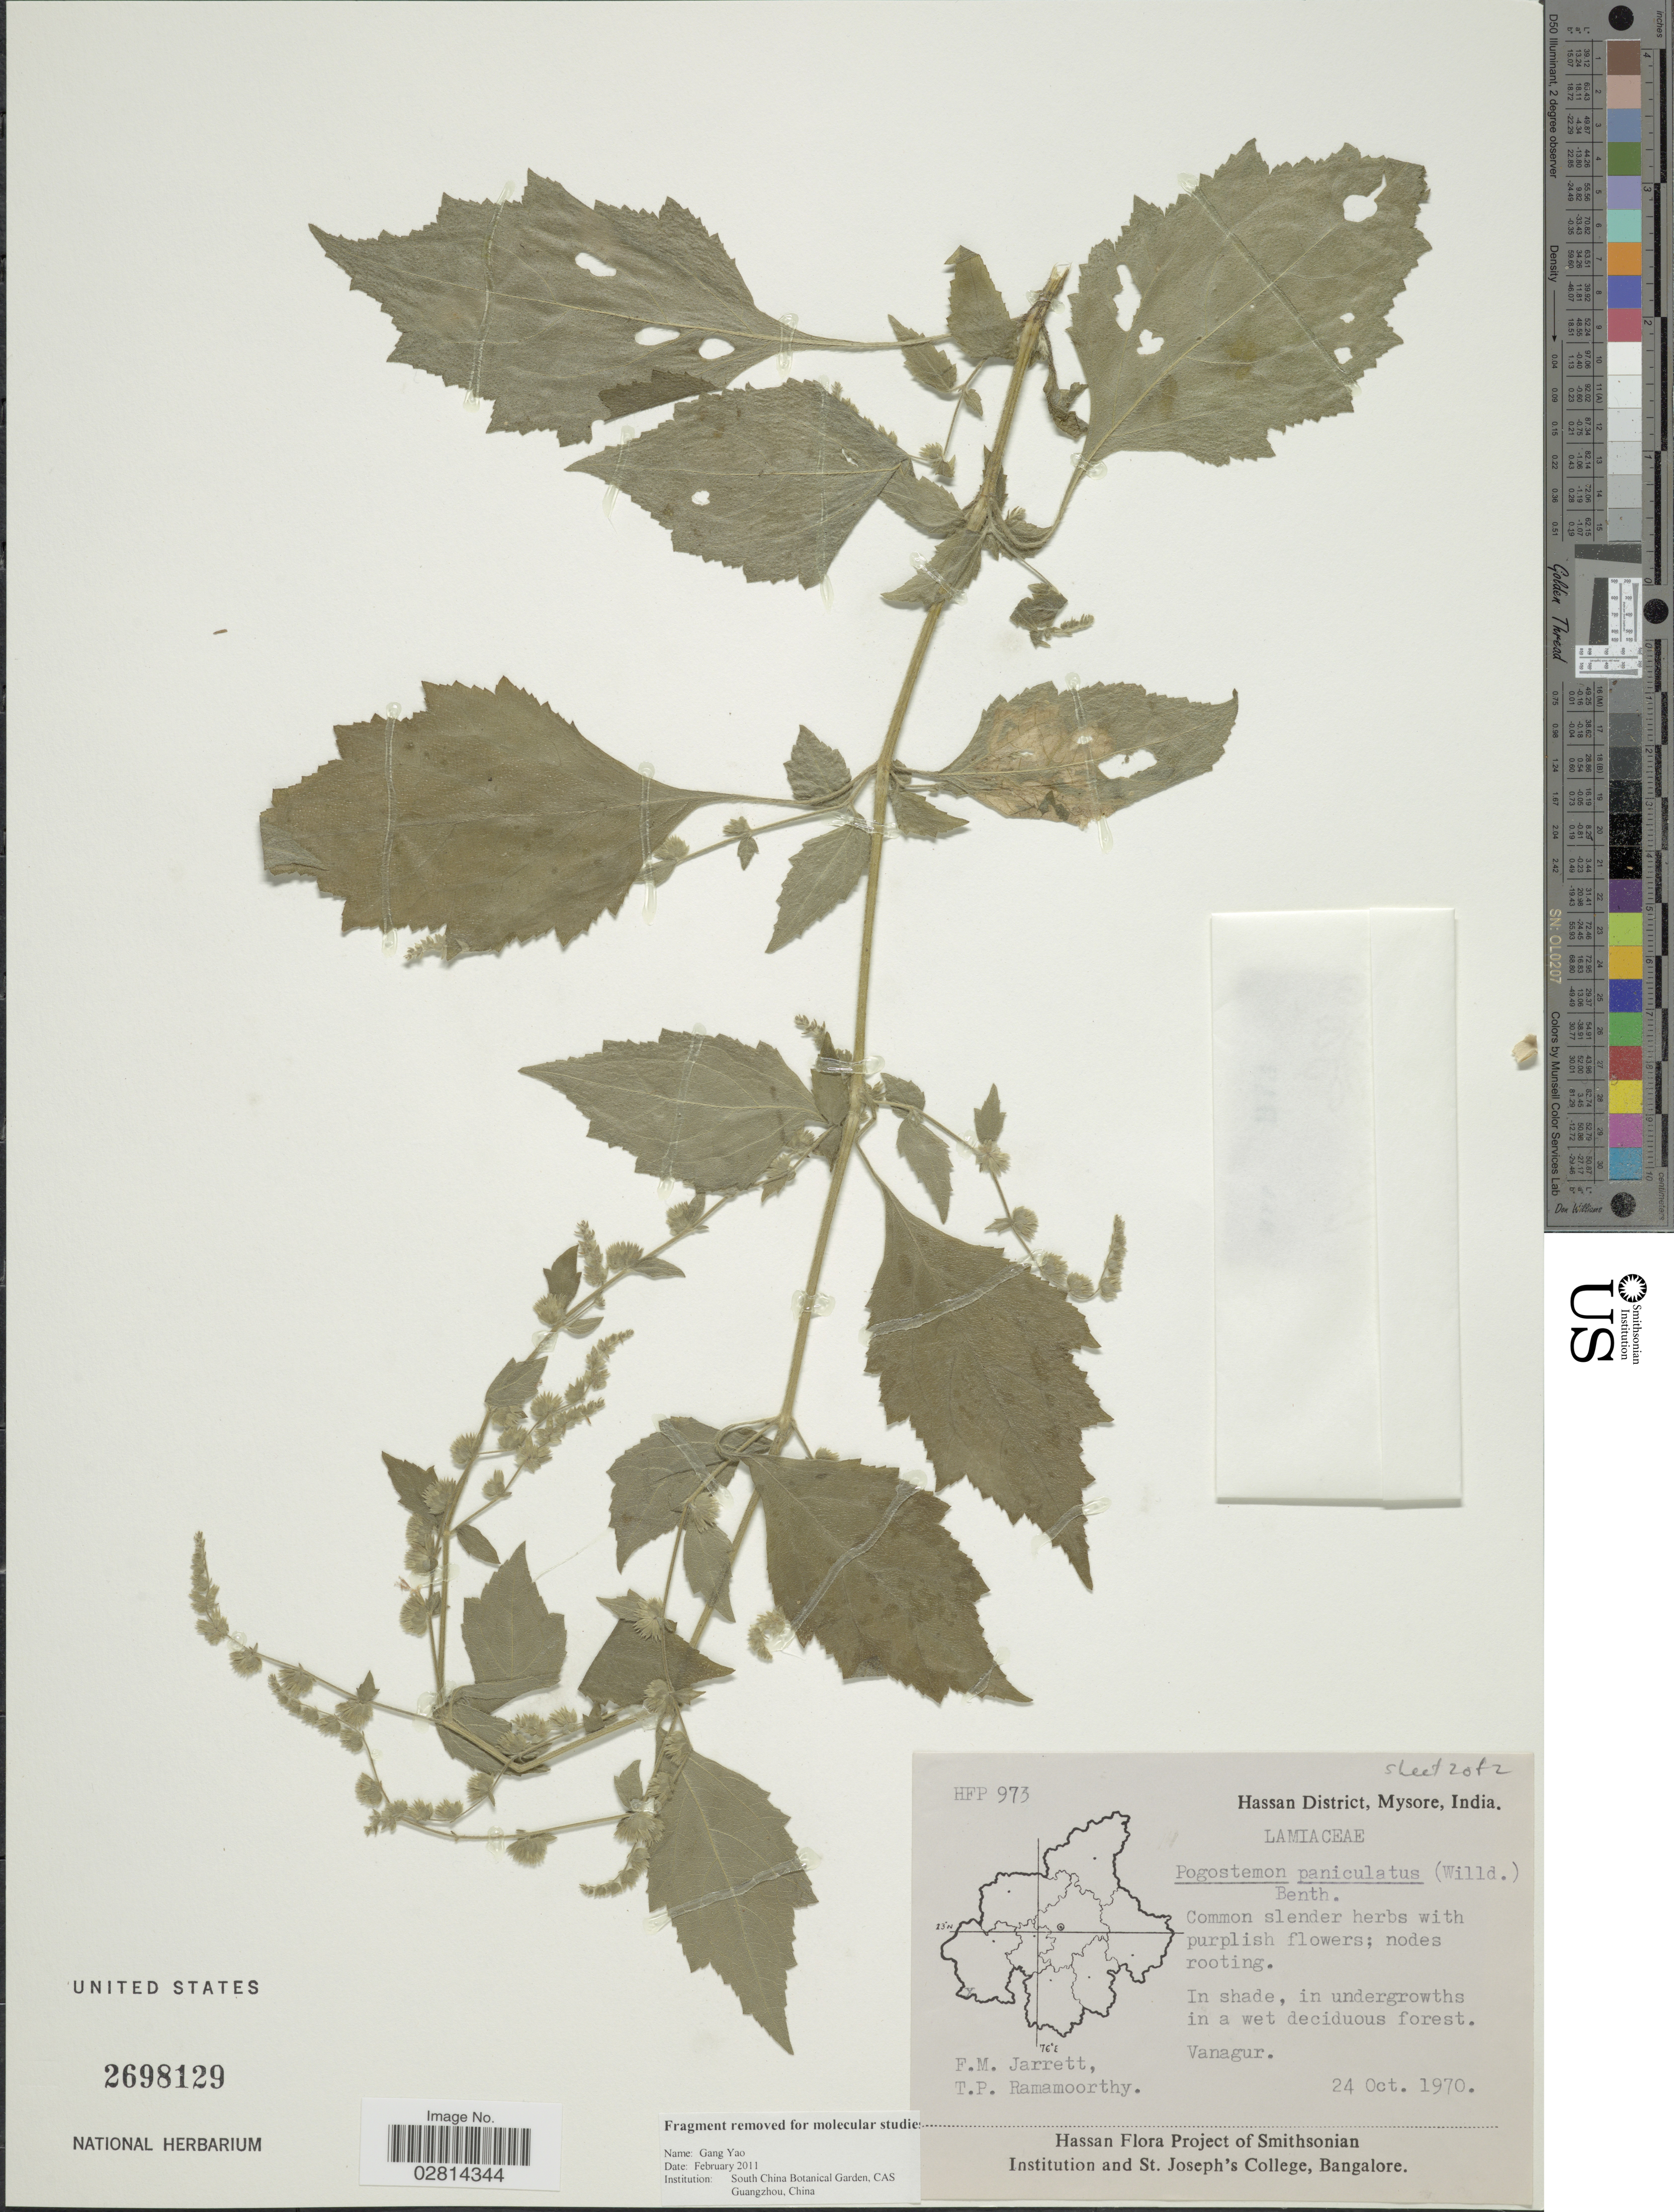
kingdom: Plantae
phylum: Tracheophyta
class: Magnoliopsida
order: Lamiales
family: Lamiaceae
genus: Pogostemon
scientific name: Pogostemon paniculatus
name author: Benth.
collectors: F. M. Jarrett & T. P. Ramamoorthy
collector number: HFP973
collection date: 1970-10-24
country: India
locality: Hassan District, Mysore. Vanagur.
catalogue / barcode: US 2698129